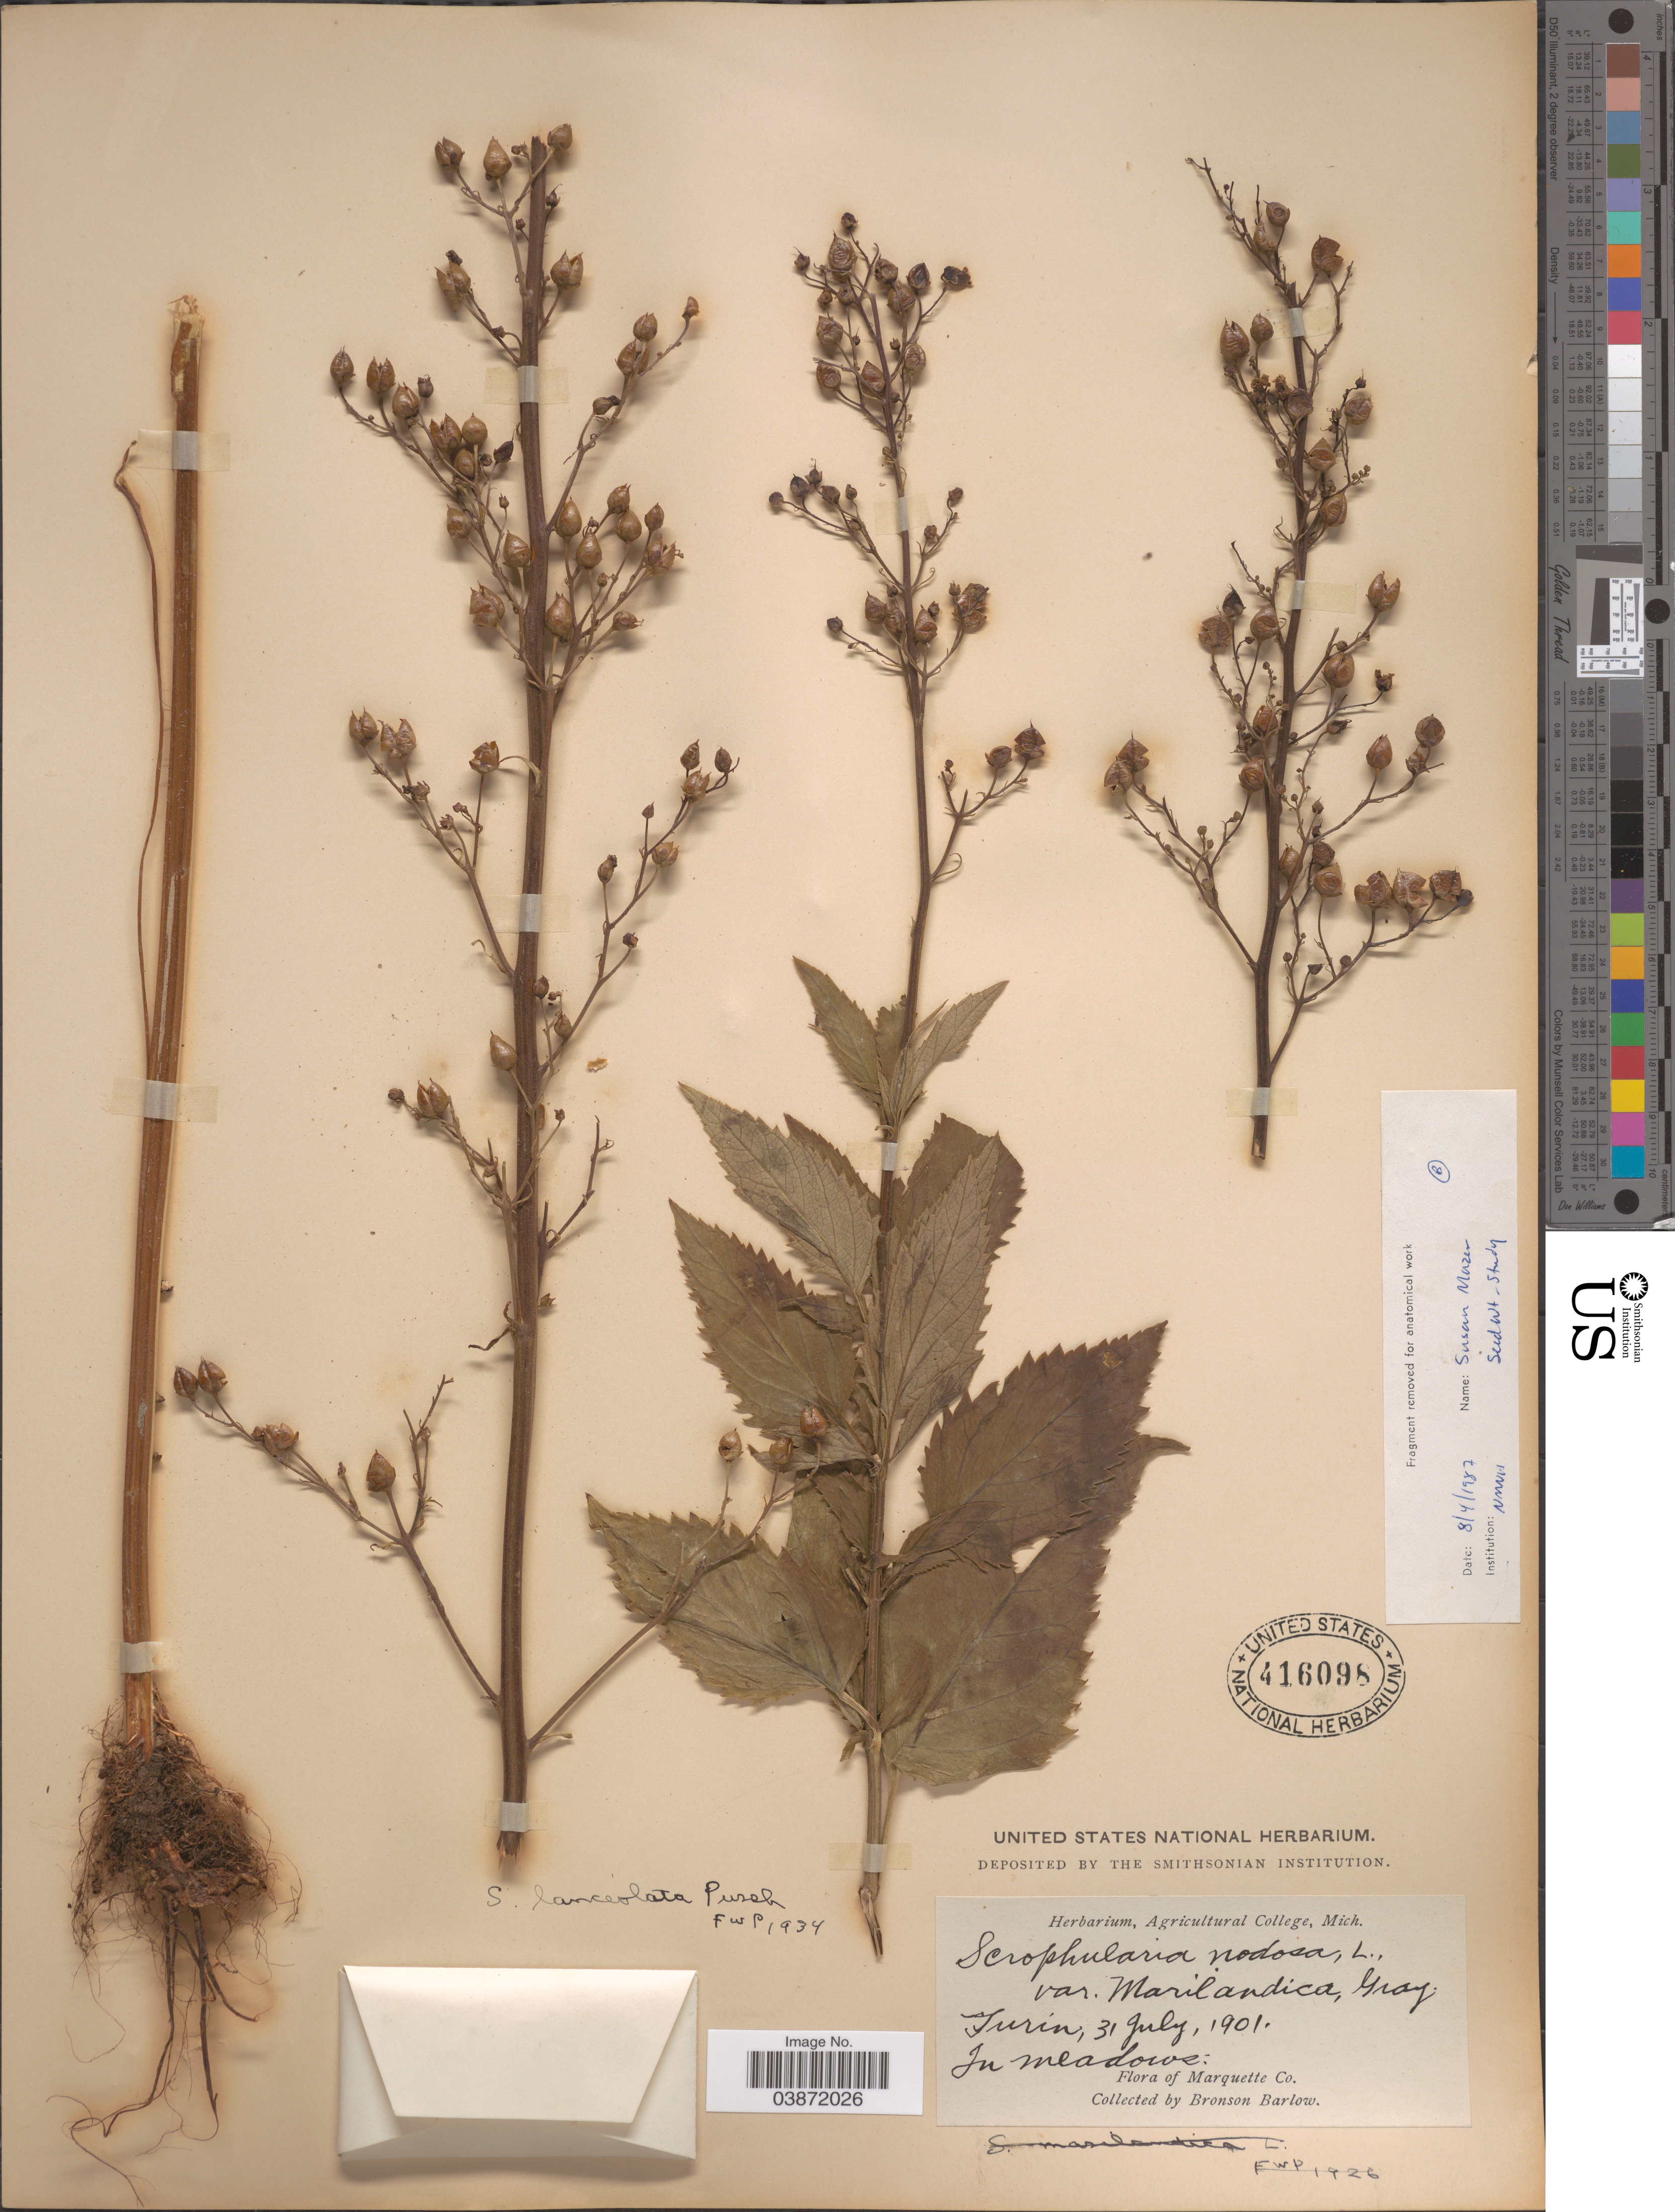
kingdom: Plantae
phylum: Tracheophyta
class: Magnoliopsida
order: Lamiales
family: Scrophulariaceae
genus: Scrophularia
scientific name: Scrophularia lanceolata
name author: Pursh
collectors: Barlow, B.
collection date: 1901-07-31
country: United States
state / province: Michigan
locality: Turin. Marquette Co.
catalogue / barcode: US 416098